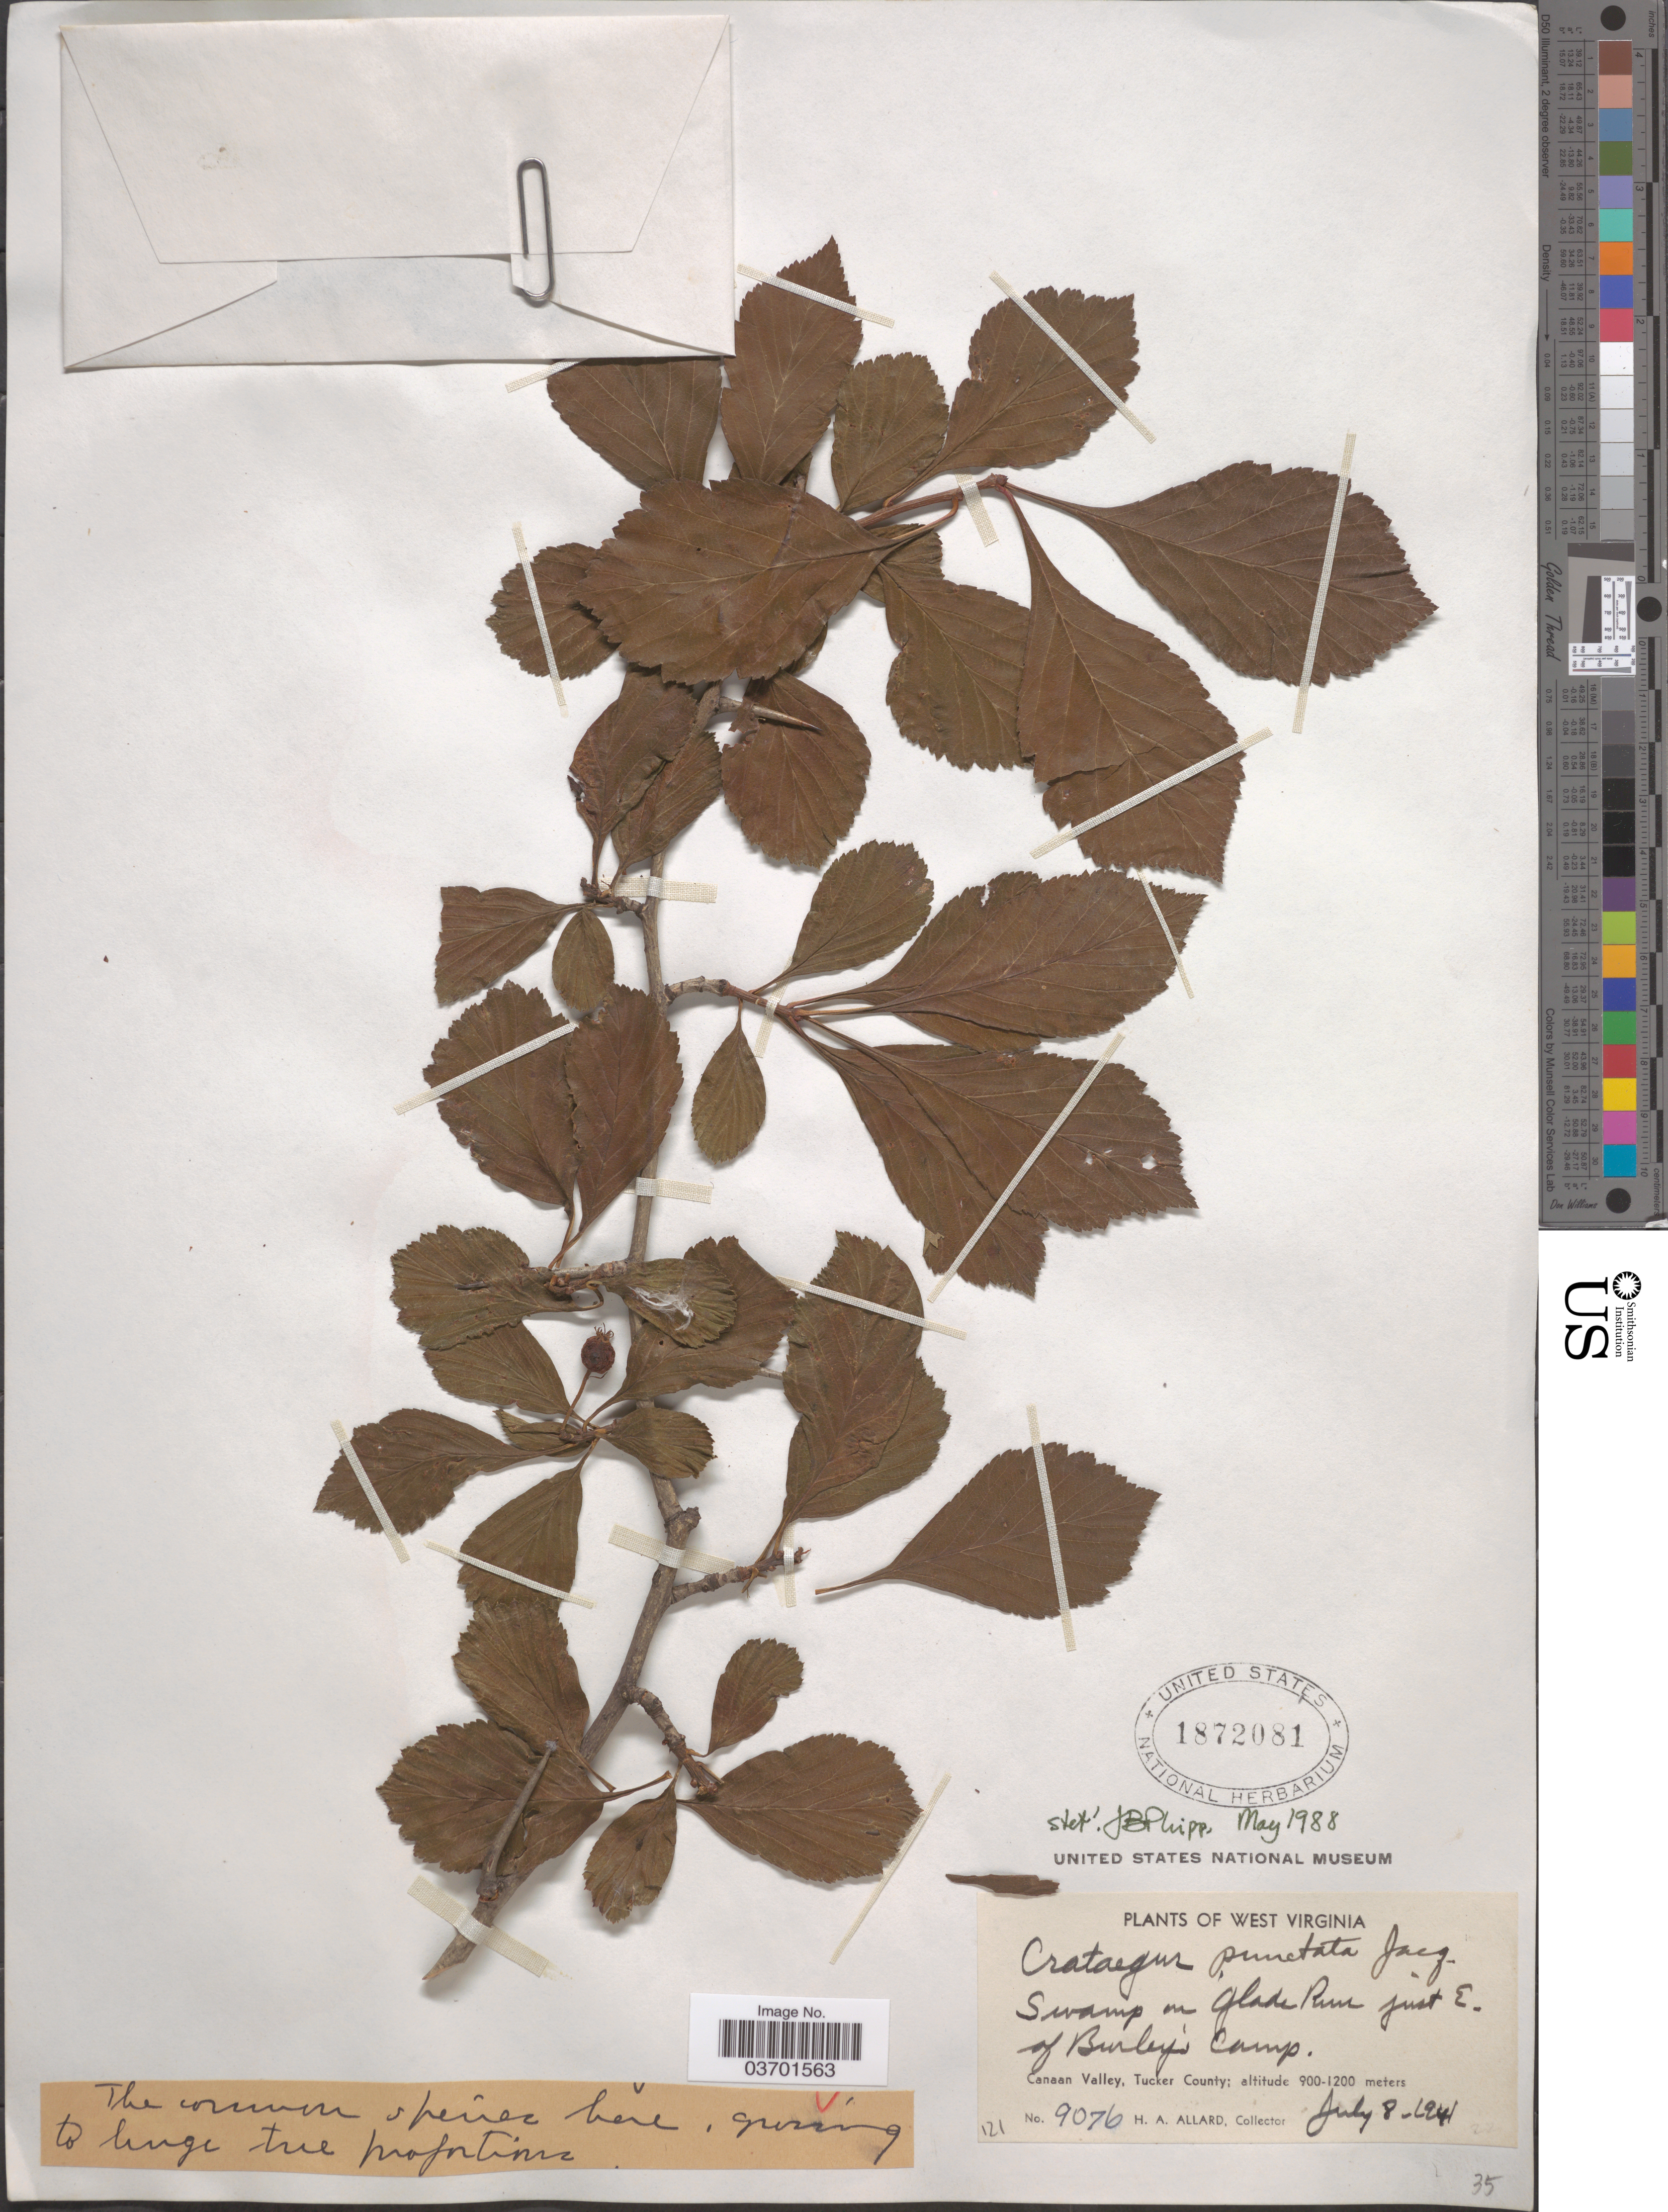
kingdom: Plantae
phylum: Tracheophyta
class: Magnoliopsida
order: Rosales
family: Rosaceae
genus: Crataegus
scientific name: Crataegus punctata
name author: Jacq.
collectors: H. A. Allard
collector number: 9076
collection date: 1941-07-08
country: United States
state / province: West Virginia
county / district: Tucker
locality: Swamp on Glade Run just E. of Burley's Camp. Canaan Valley, Tucker County.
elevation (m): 900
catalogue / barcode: US 1872081